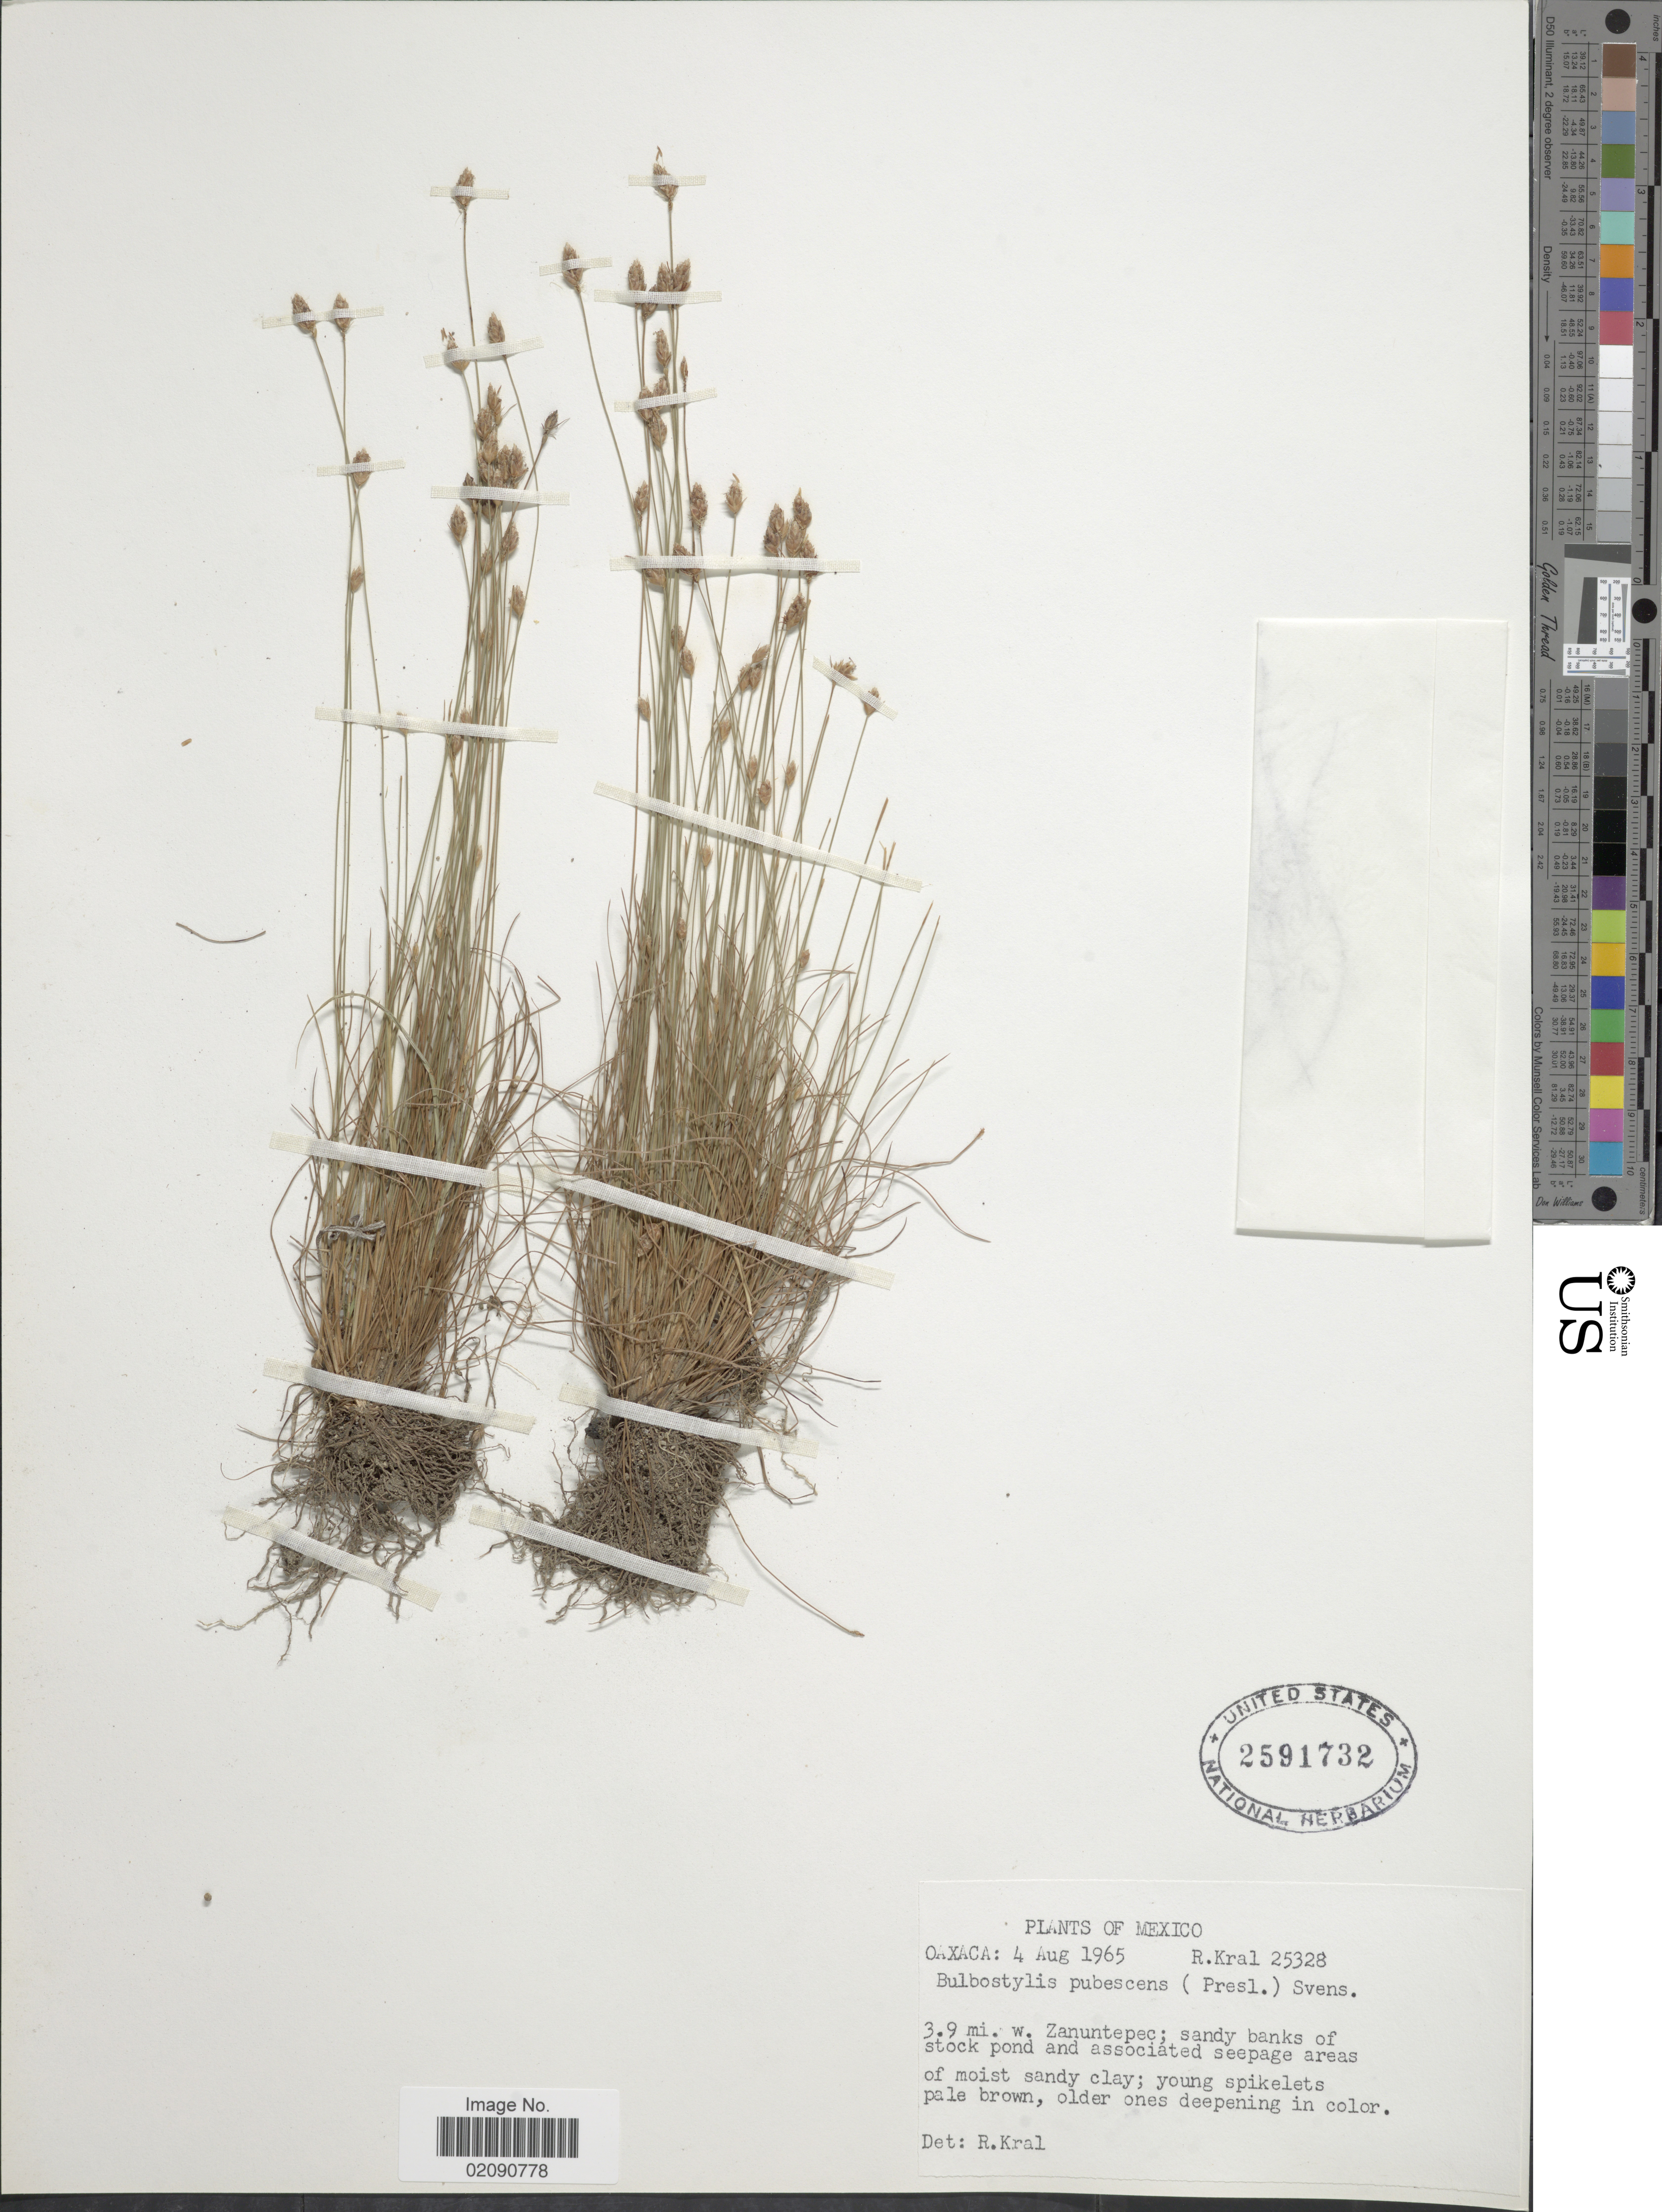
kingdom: Plantae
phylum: Tracheophyta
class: Liliopsida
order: Poales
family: Cyperaceae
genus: Bulbostylis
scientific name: Bulbostylis pubescens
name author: (J. Presl & C. Presl) Svenson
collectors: R. Kral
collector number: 25328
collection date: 1965-08-04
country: Mexico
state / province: Oaxaca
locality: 3.9 mi. w. Zanuntepec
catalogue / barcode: US 2591732